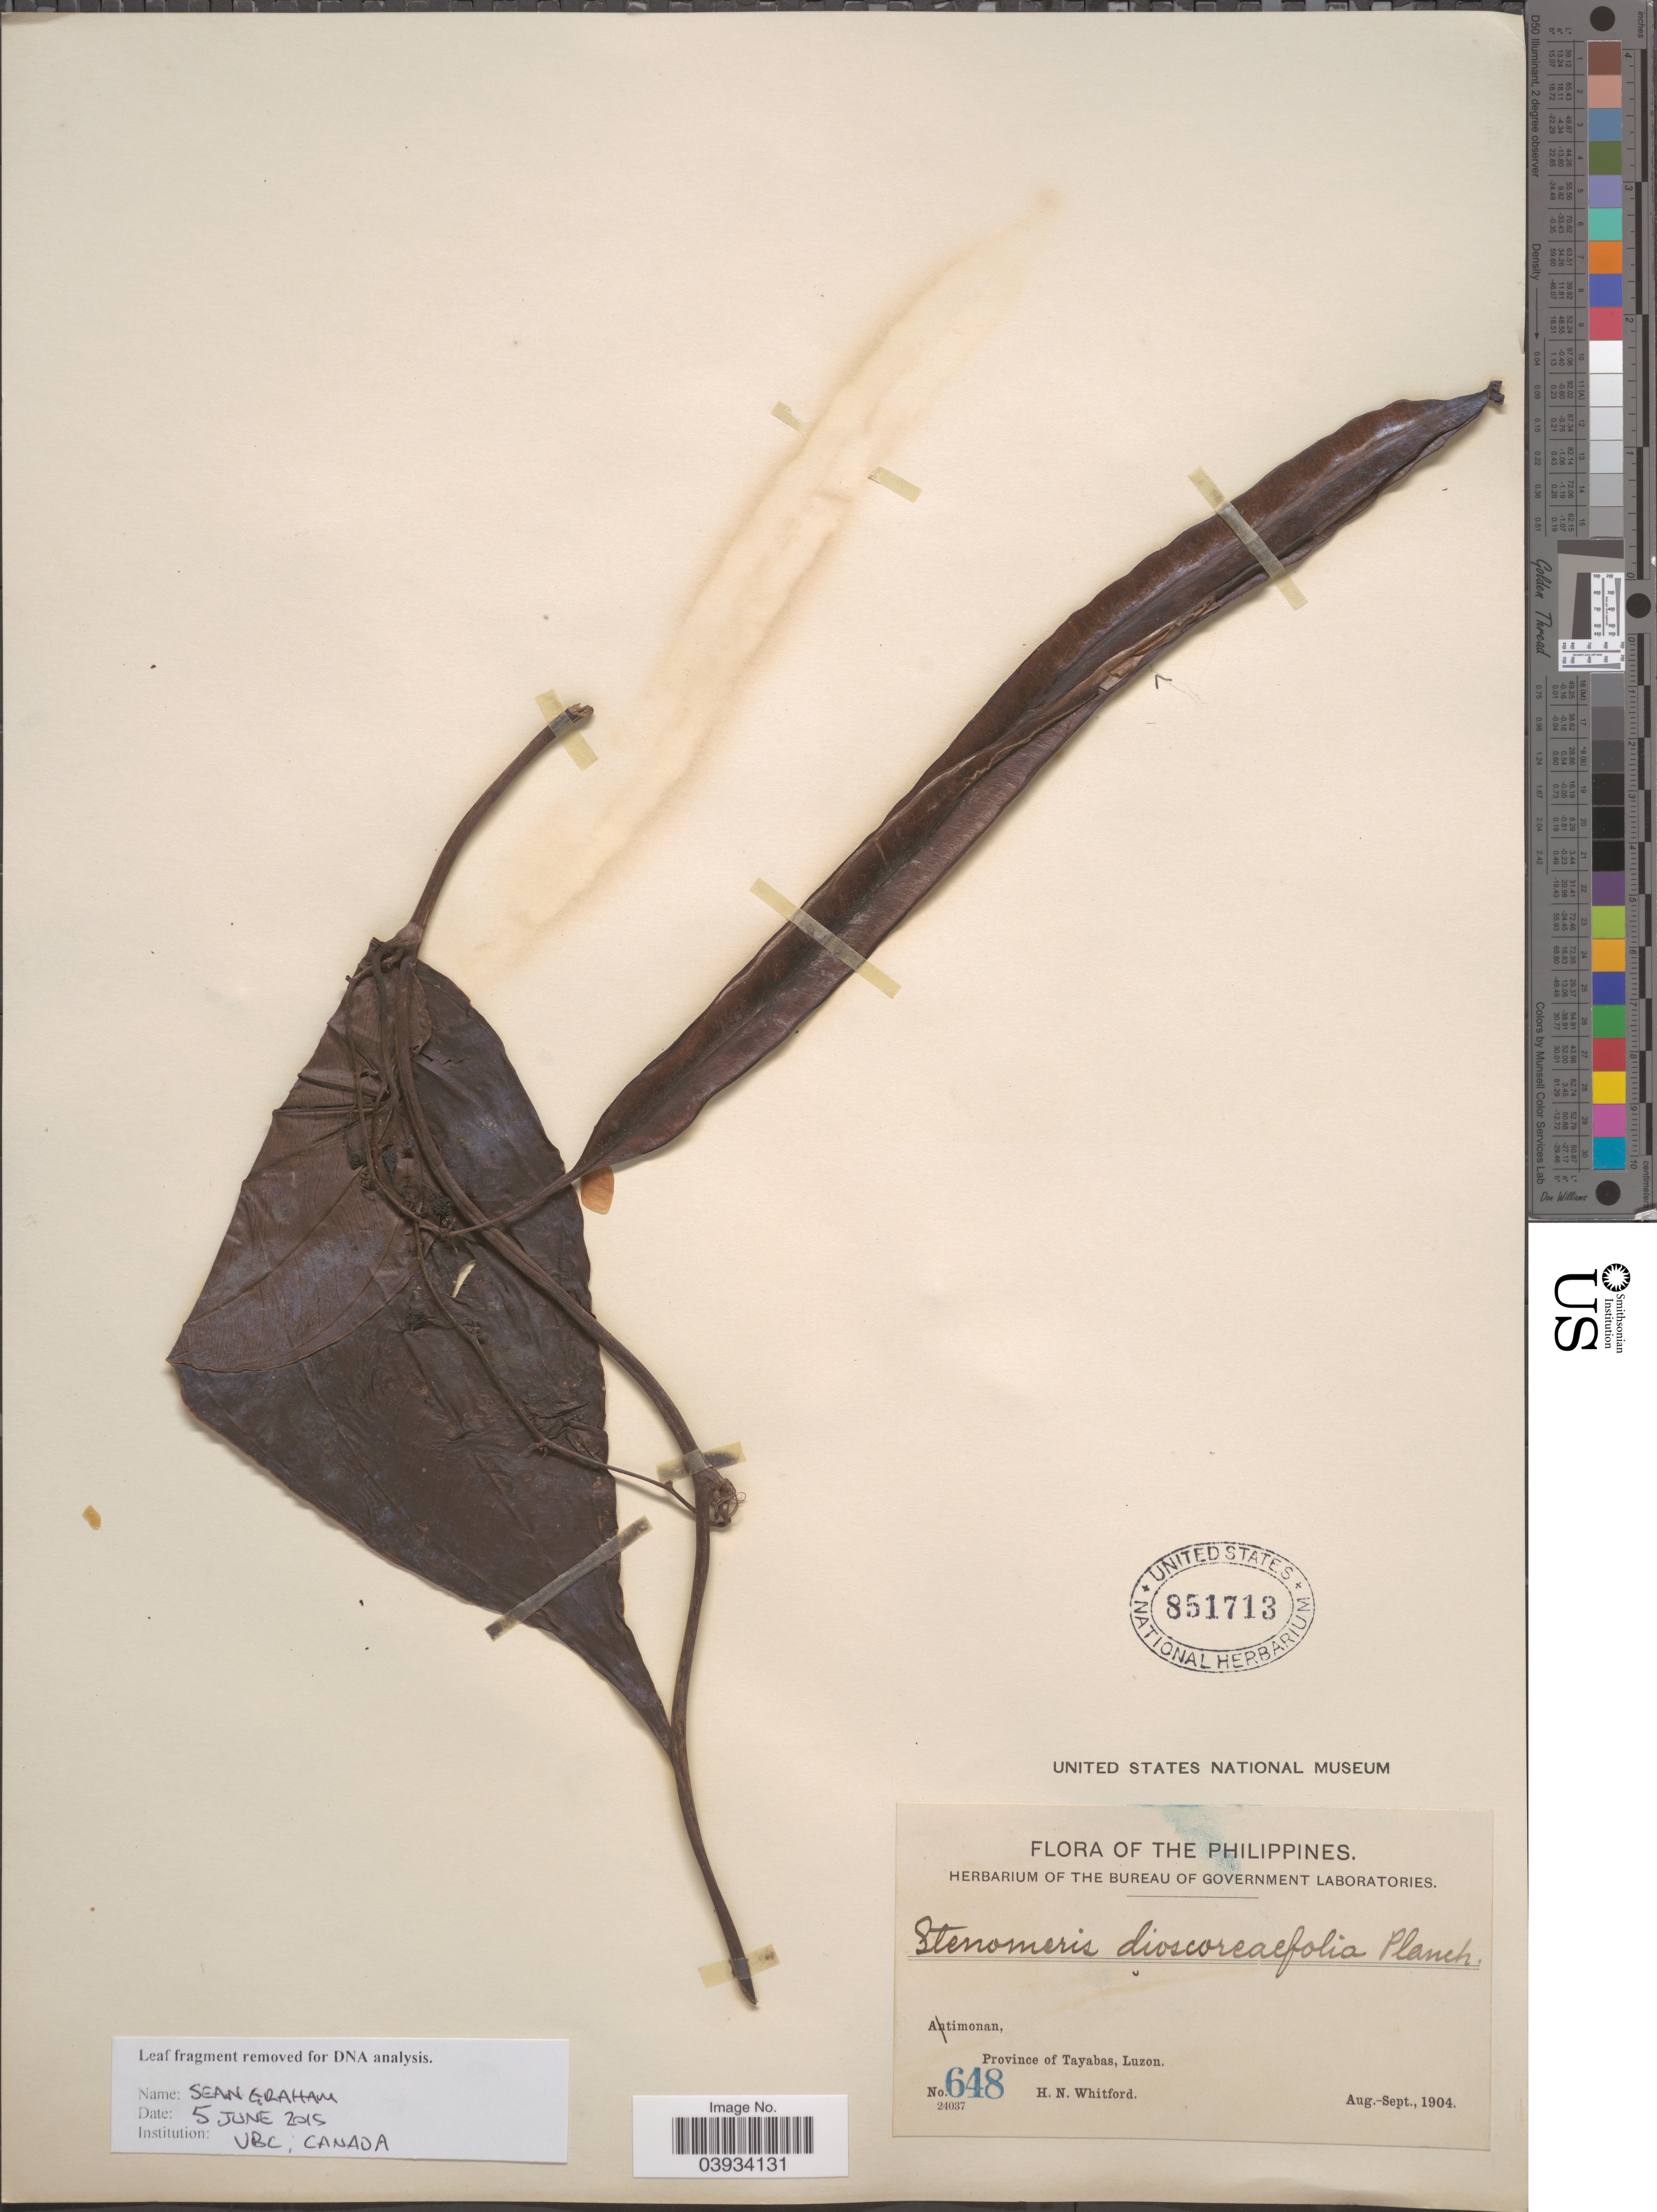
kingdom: Plantae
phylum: Tracheophyta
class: Liliopsida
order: Dioscoreales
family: Dioscoreaceae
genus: Stenomeris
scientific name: Stenomeris dioscoreifolia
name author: Planch.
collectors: H. N. Whitford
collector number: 648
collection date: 1904-08/1904-09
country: Philippines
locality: Atimonan, Province of Tayabas, Luzon.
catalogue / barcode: US 851713